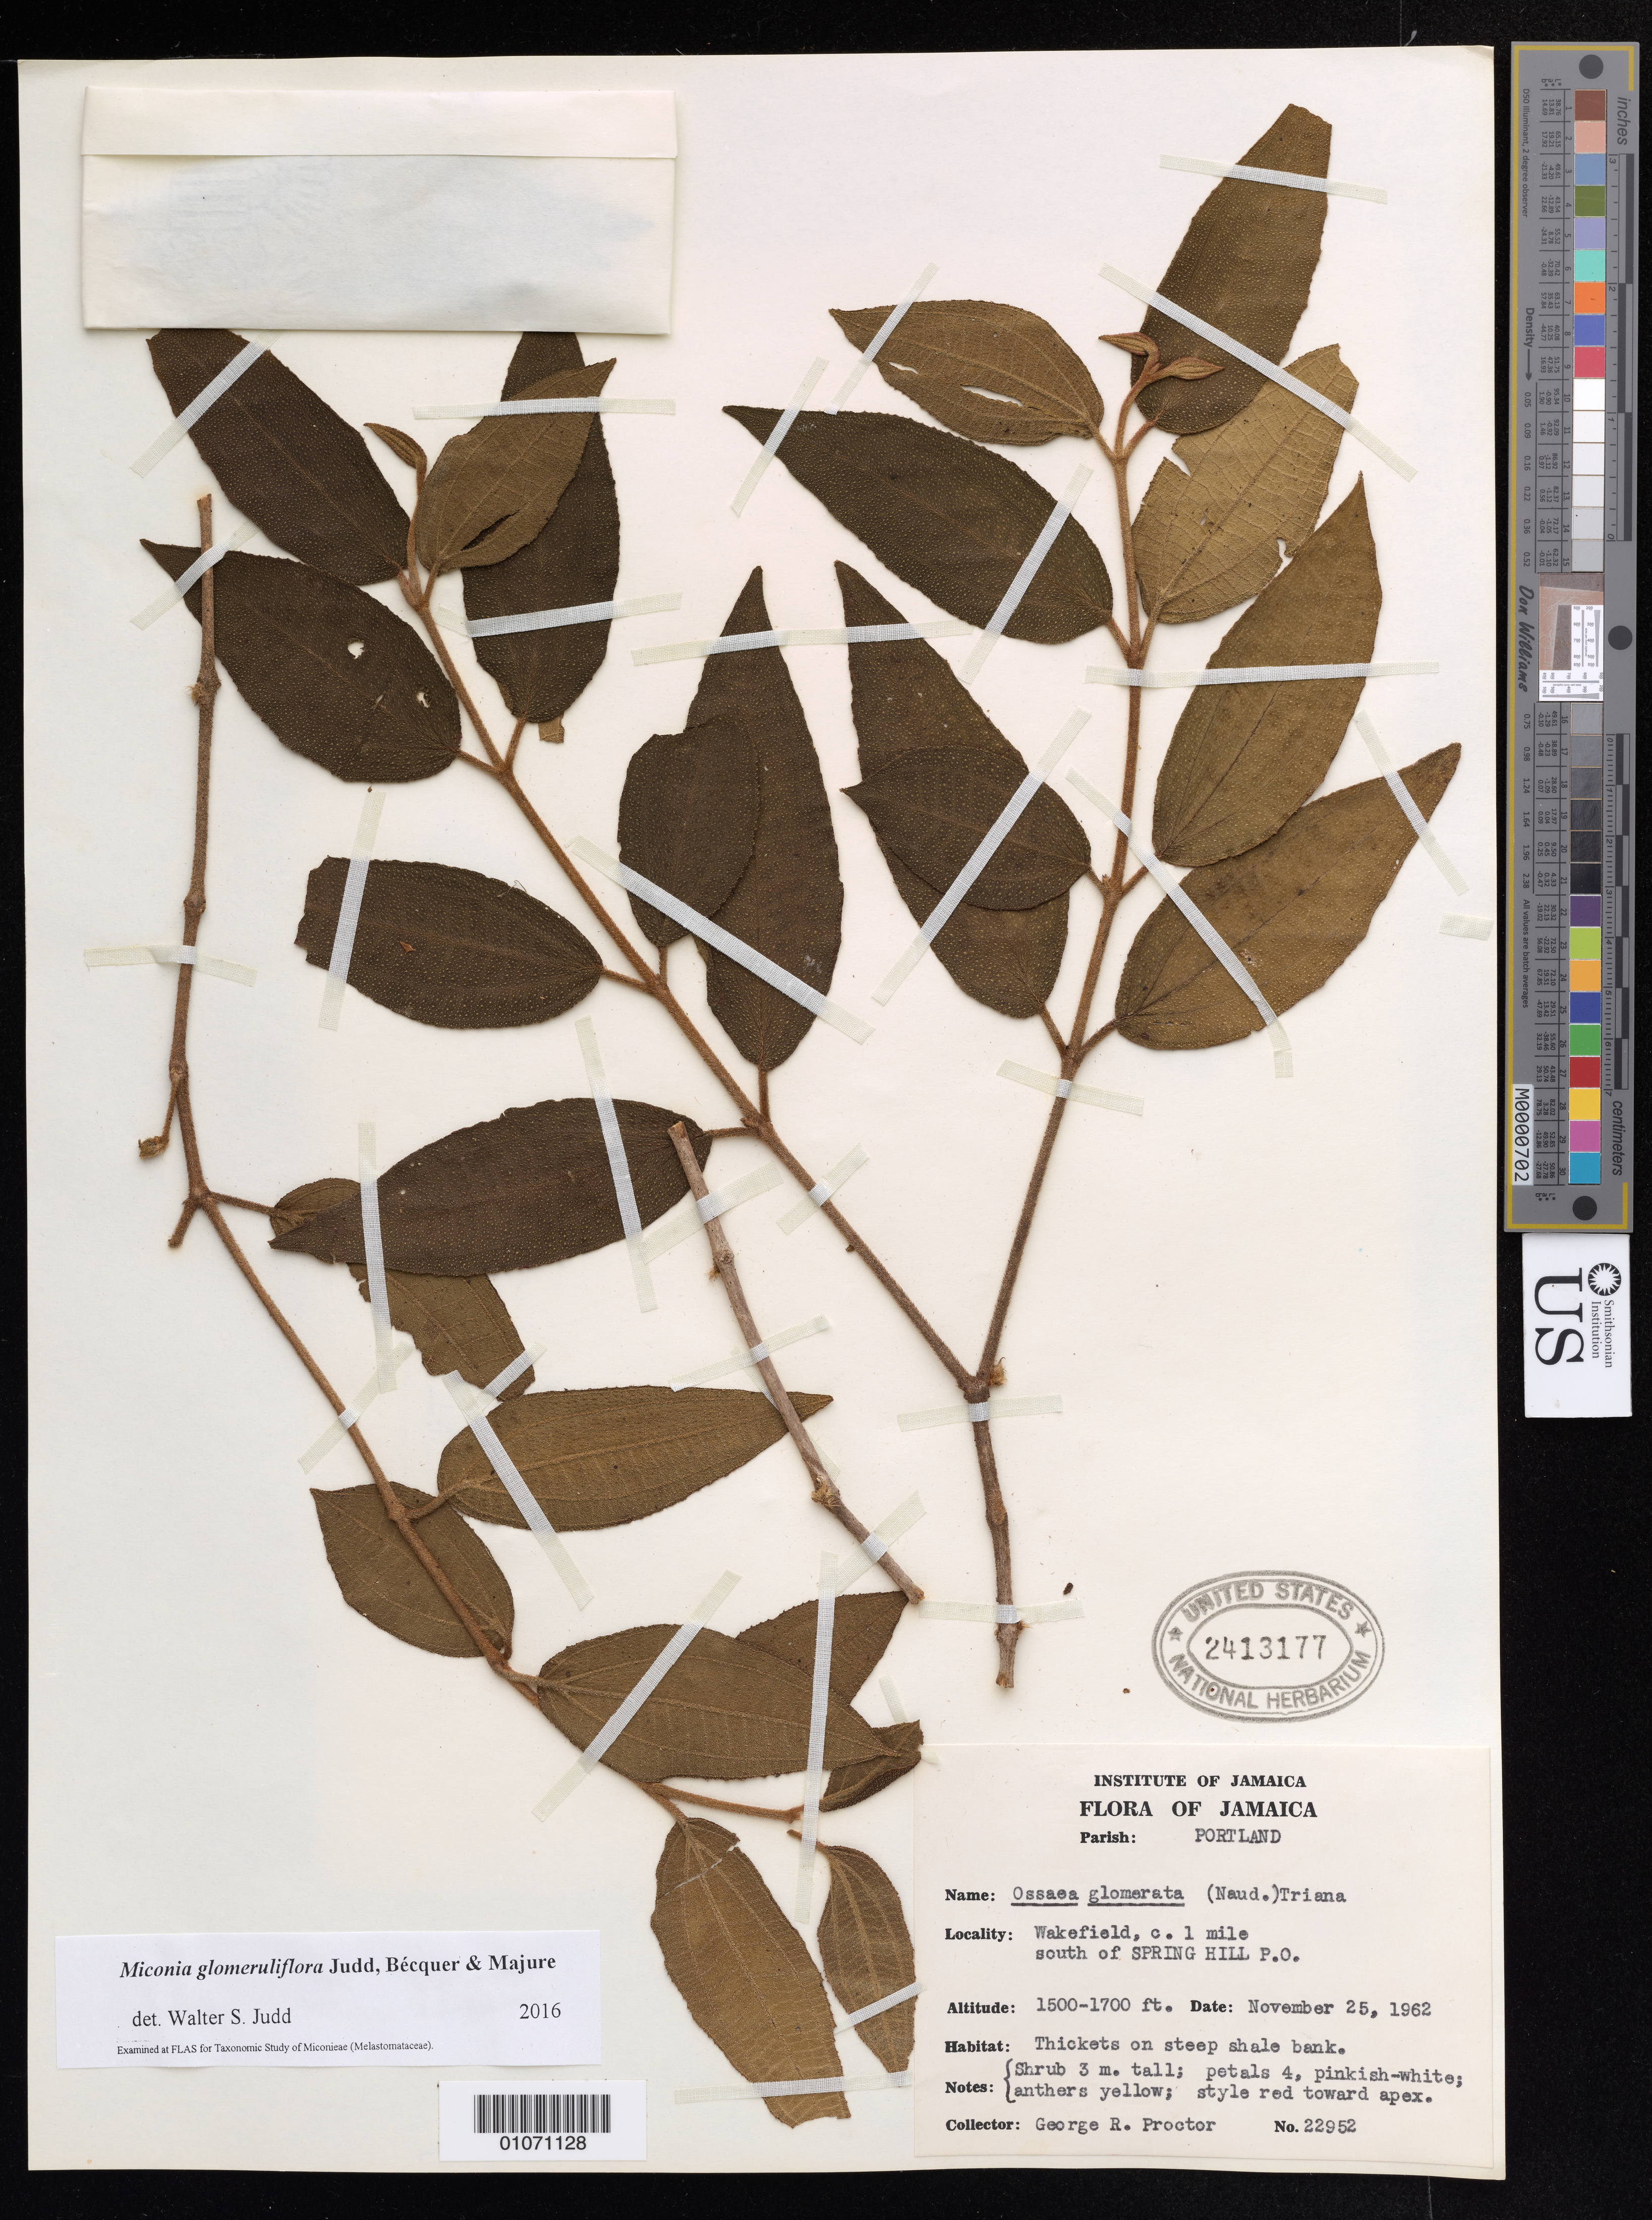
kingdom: Plantae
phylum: Tracheophyta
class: Magnoliopsida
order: Myrtales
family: Melastomataceae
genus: Miconia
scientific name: Miconia glomeruliflora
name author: Judd et al.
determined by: Judd, Walter S.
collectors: G. R. Proctor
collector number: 22952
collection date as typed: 25 Nov 1962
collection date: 1962-11-25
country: Jamaica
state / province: Portland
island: Jamaica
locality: Wakefield, about 1 mile S of Spring Hill P.O.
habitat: Thickets on steep shale bank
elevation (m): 457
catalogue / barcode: US 2413177